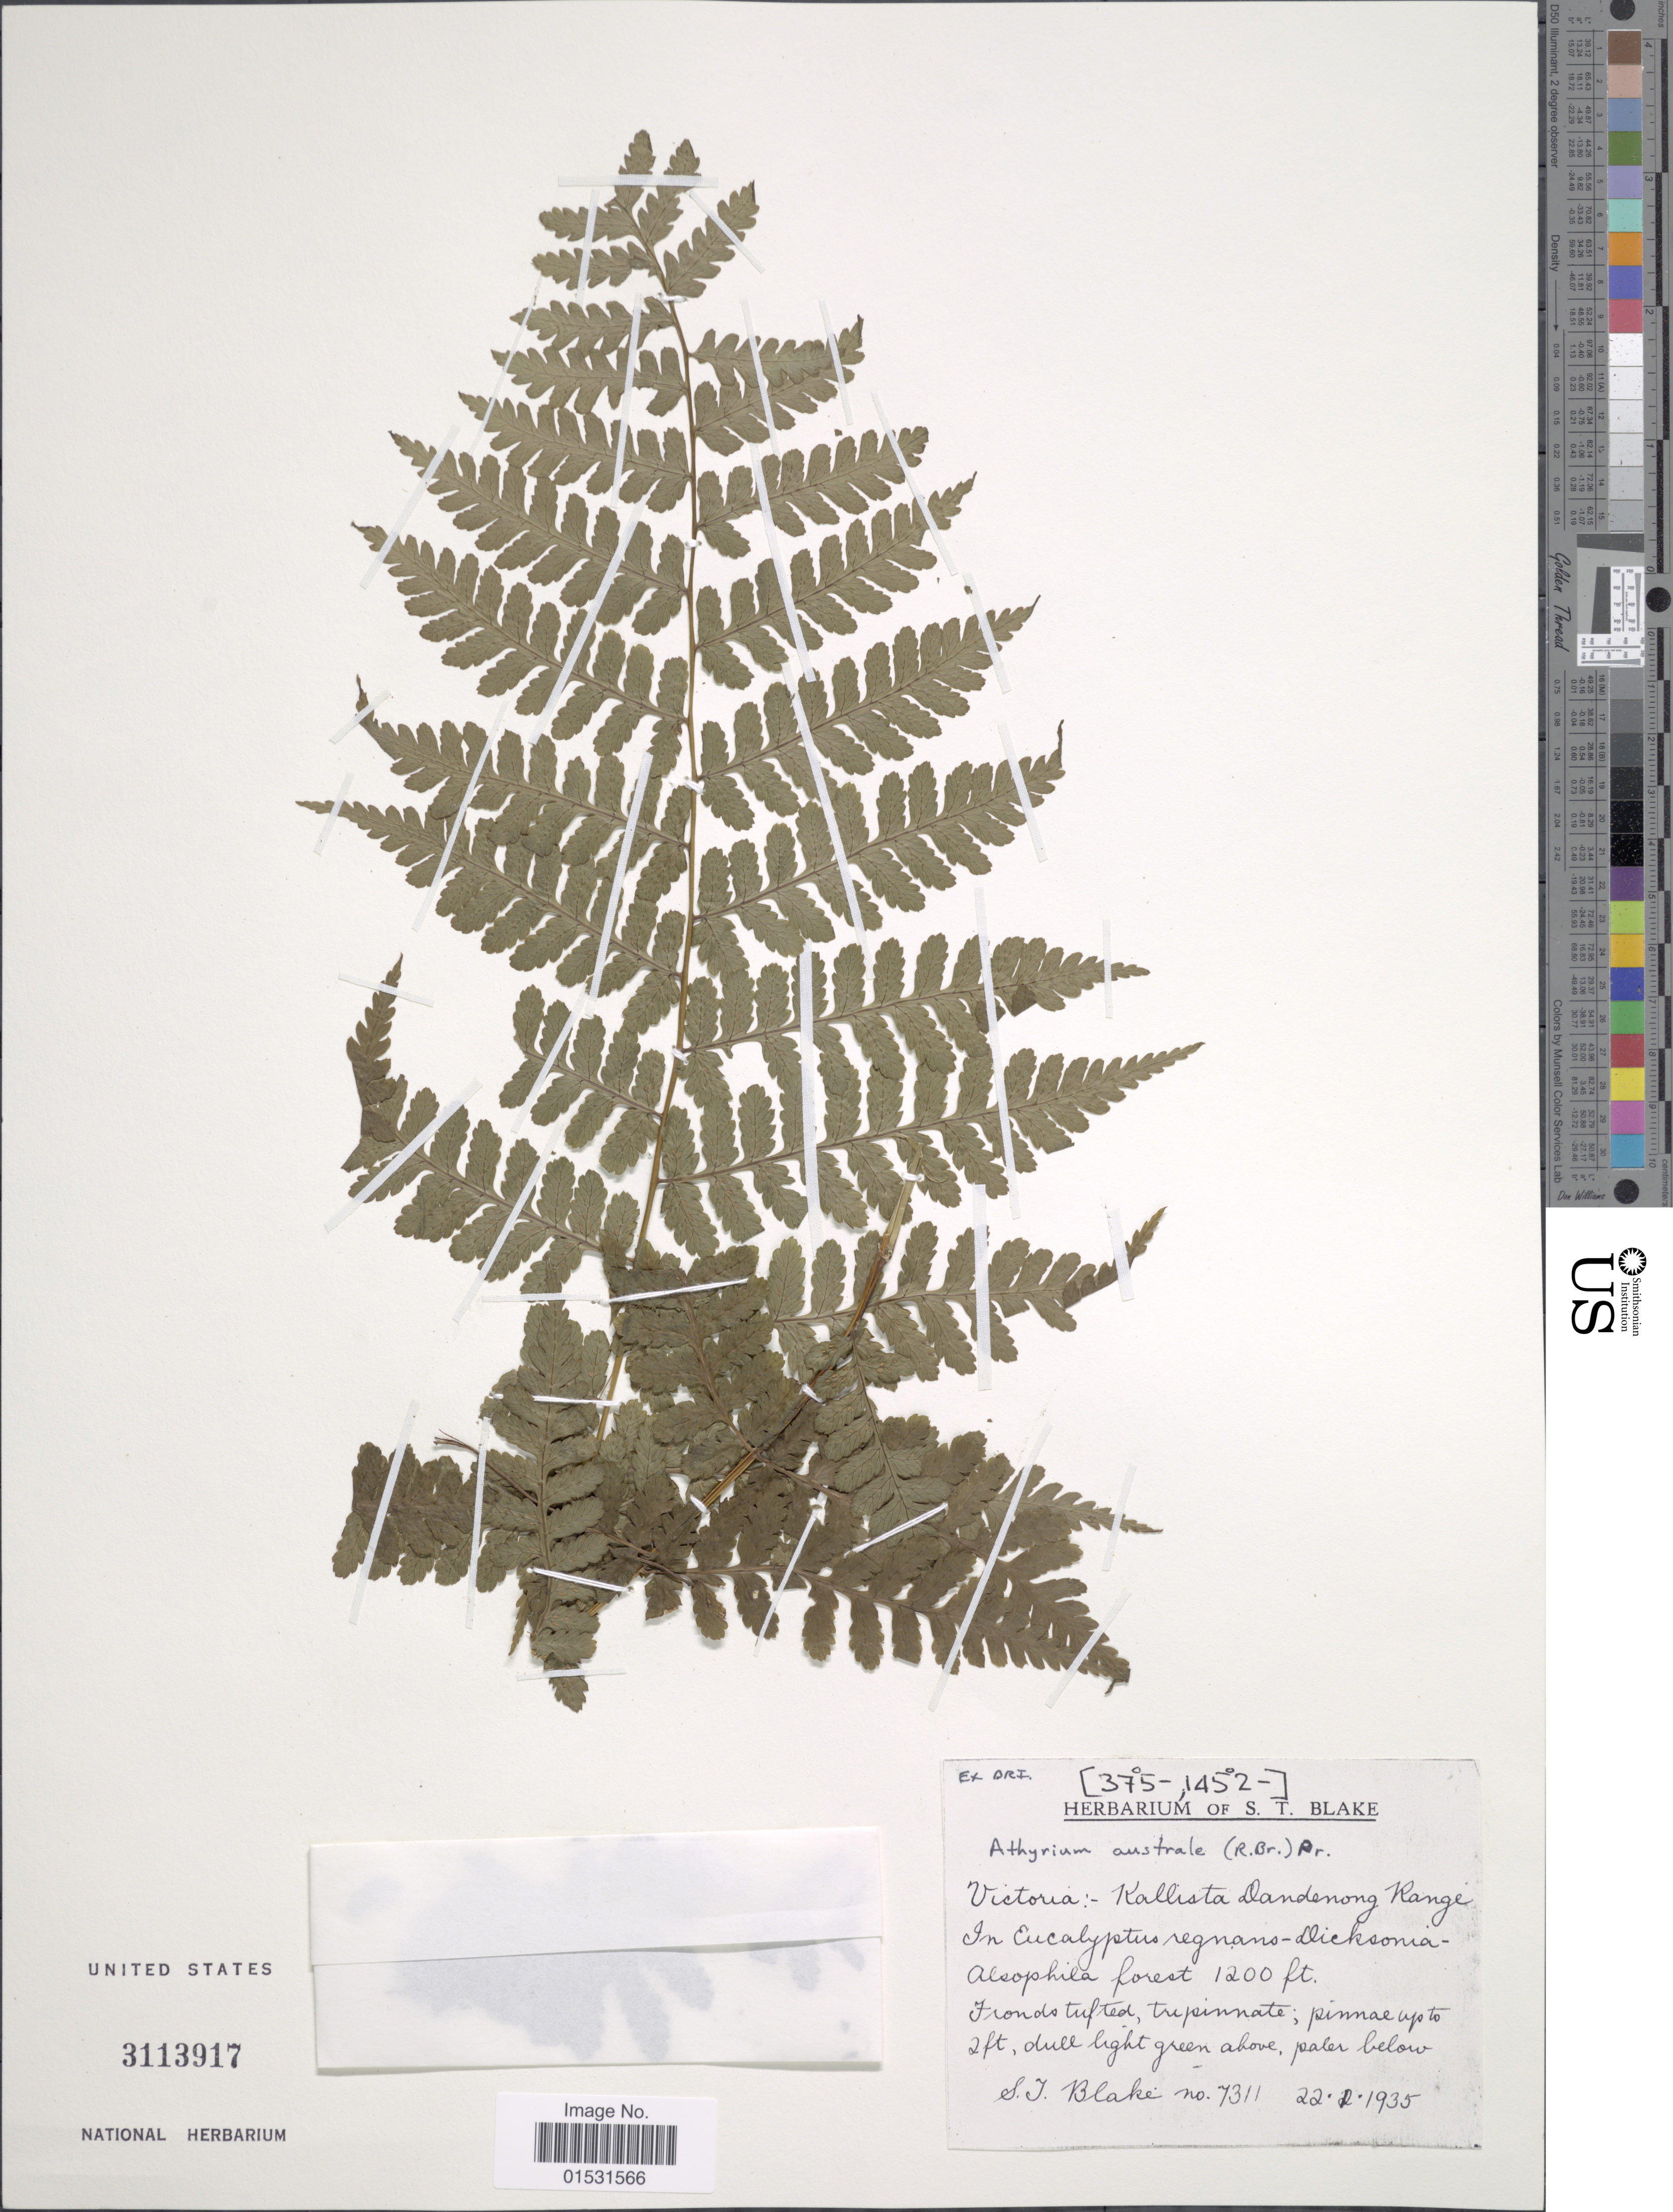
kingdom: Plantae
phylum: Tracheophyta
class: Polypodiopsida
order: Polypodiales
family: Athyriaceae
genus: Athyrium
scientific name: Athyrium australe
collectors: S. T. Blake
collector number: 7311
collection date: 1935-01-22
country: Australia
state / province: Victoria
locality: Victoria: - Kallista Dandenong Range.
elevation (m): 366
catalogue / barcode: US 3113917